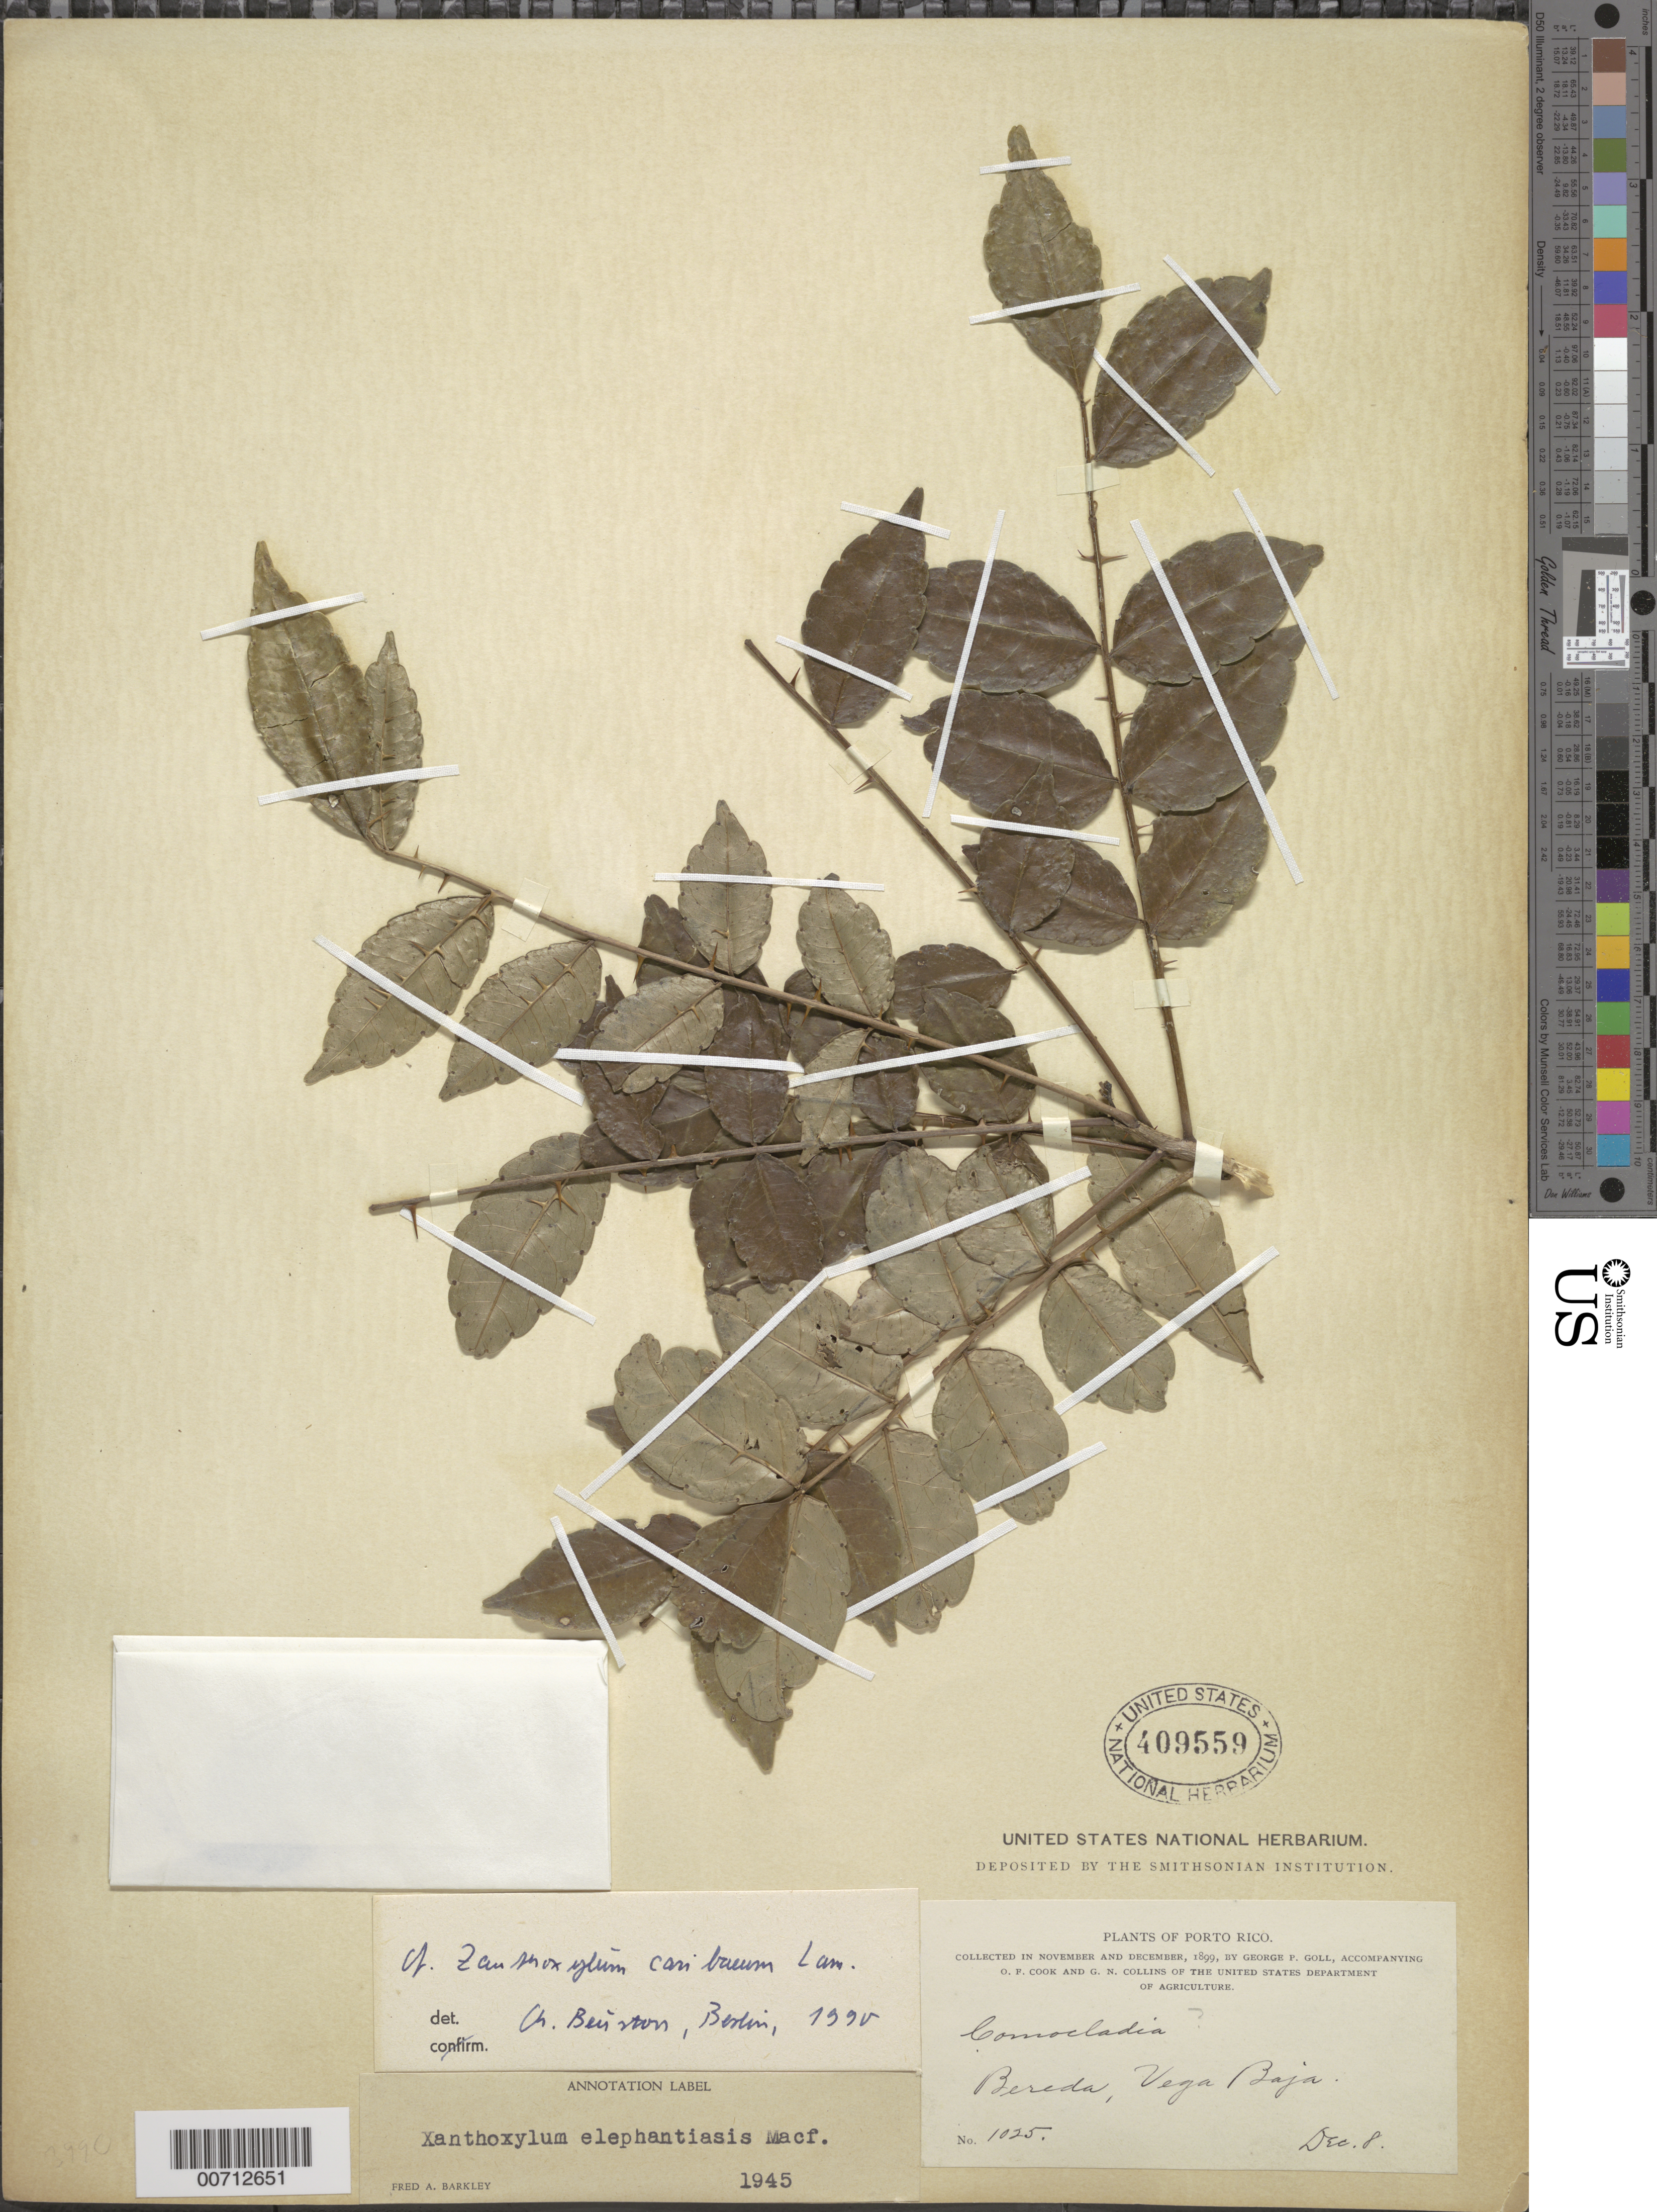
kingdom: Plantae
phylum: Tracheophyta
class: Magnoliopsida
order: Sapindales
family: Rutaceae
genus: Zanthoxylum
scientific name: Zanthoxylum caribaeum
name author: Lam.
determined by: Beurton, CH., (BHU), Museum fur Naturkunde der Humboldt Universitat zu Berlin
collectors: G. Goll, O. F. Cook & G. Collins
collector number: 1025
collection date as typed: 08 Dec 1899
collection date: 1899-12-08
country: Puerto Rico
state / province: Vega Baja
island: Greater Antilles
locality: Bereda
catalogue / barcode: US 409559